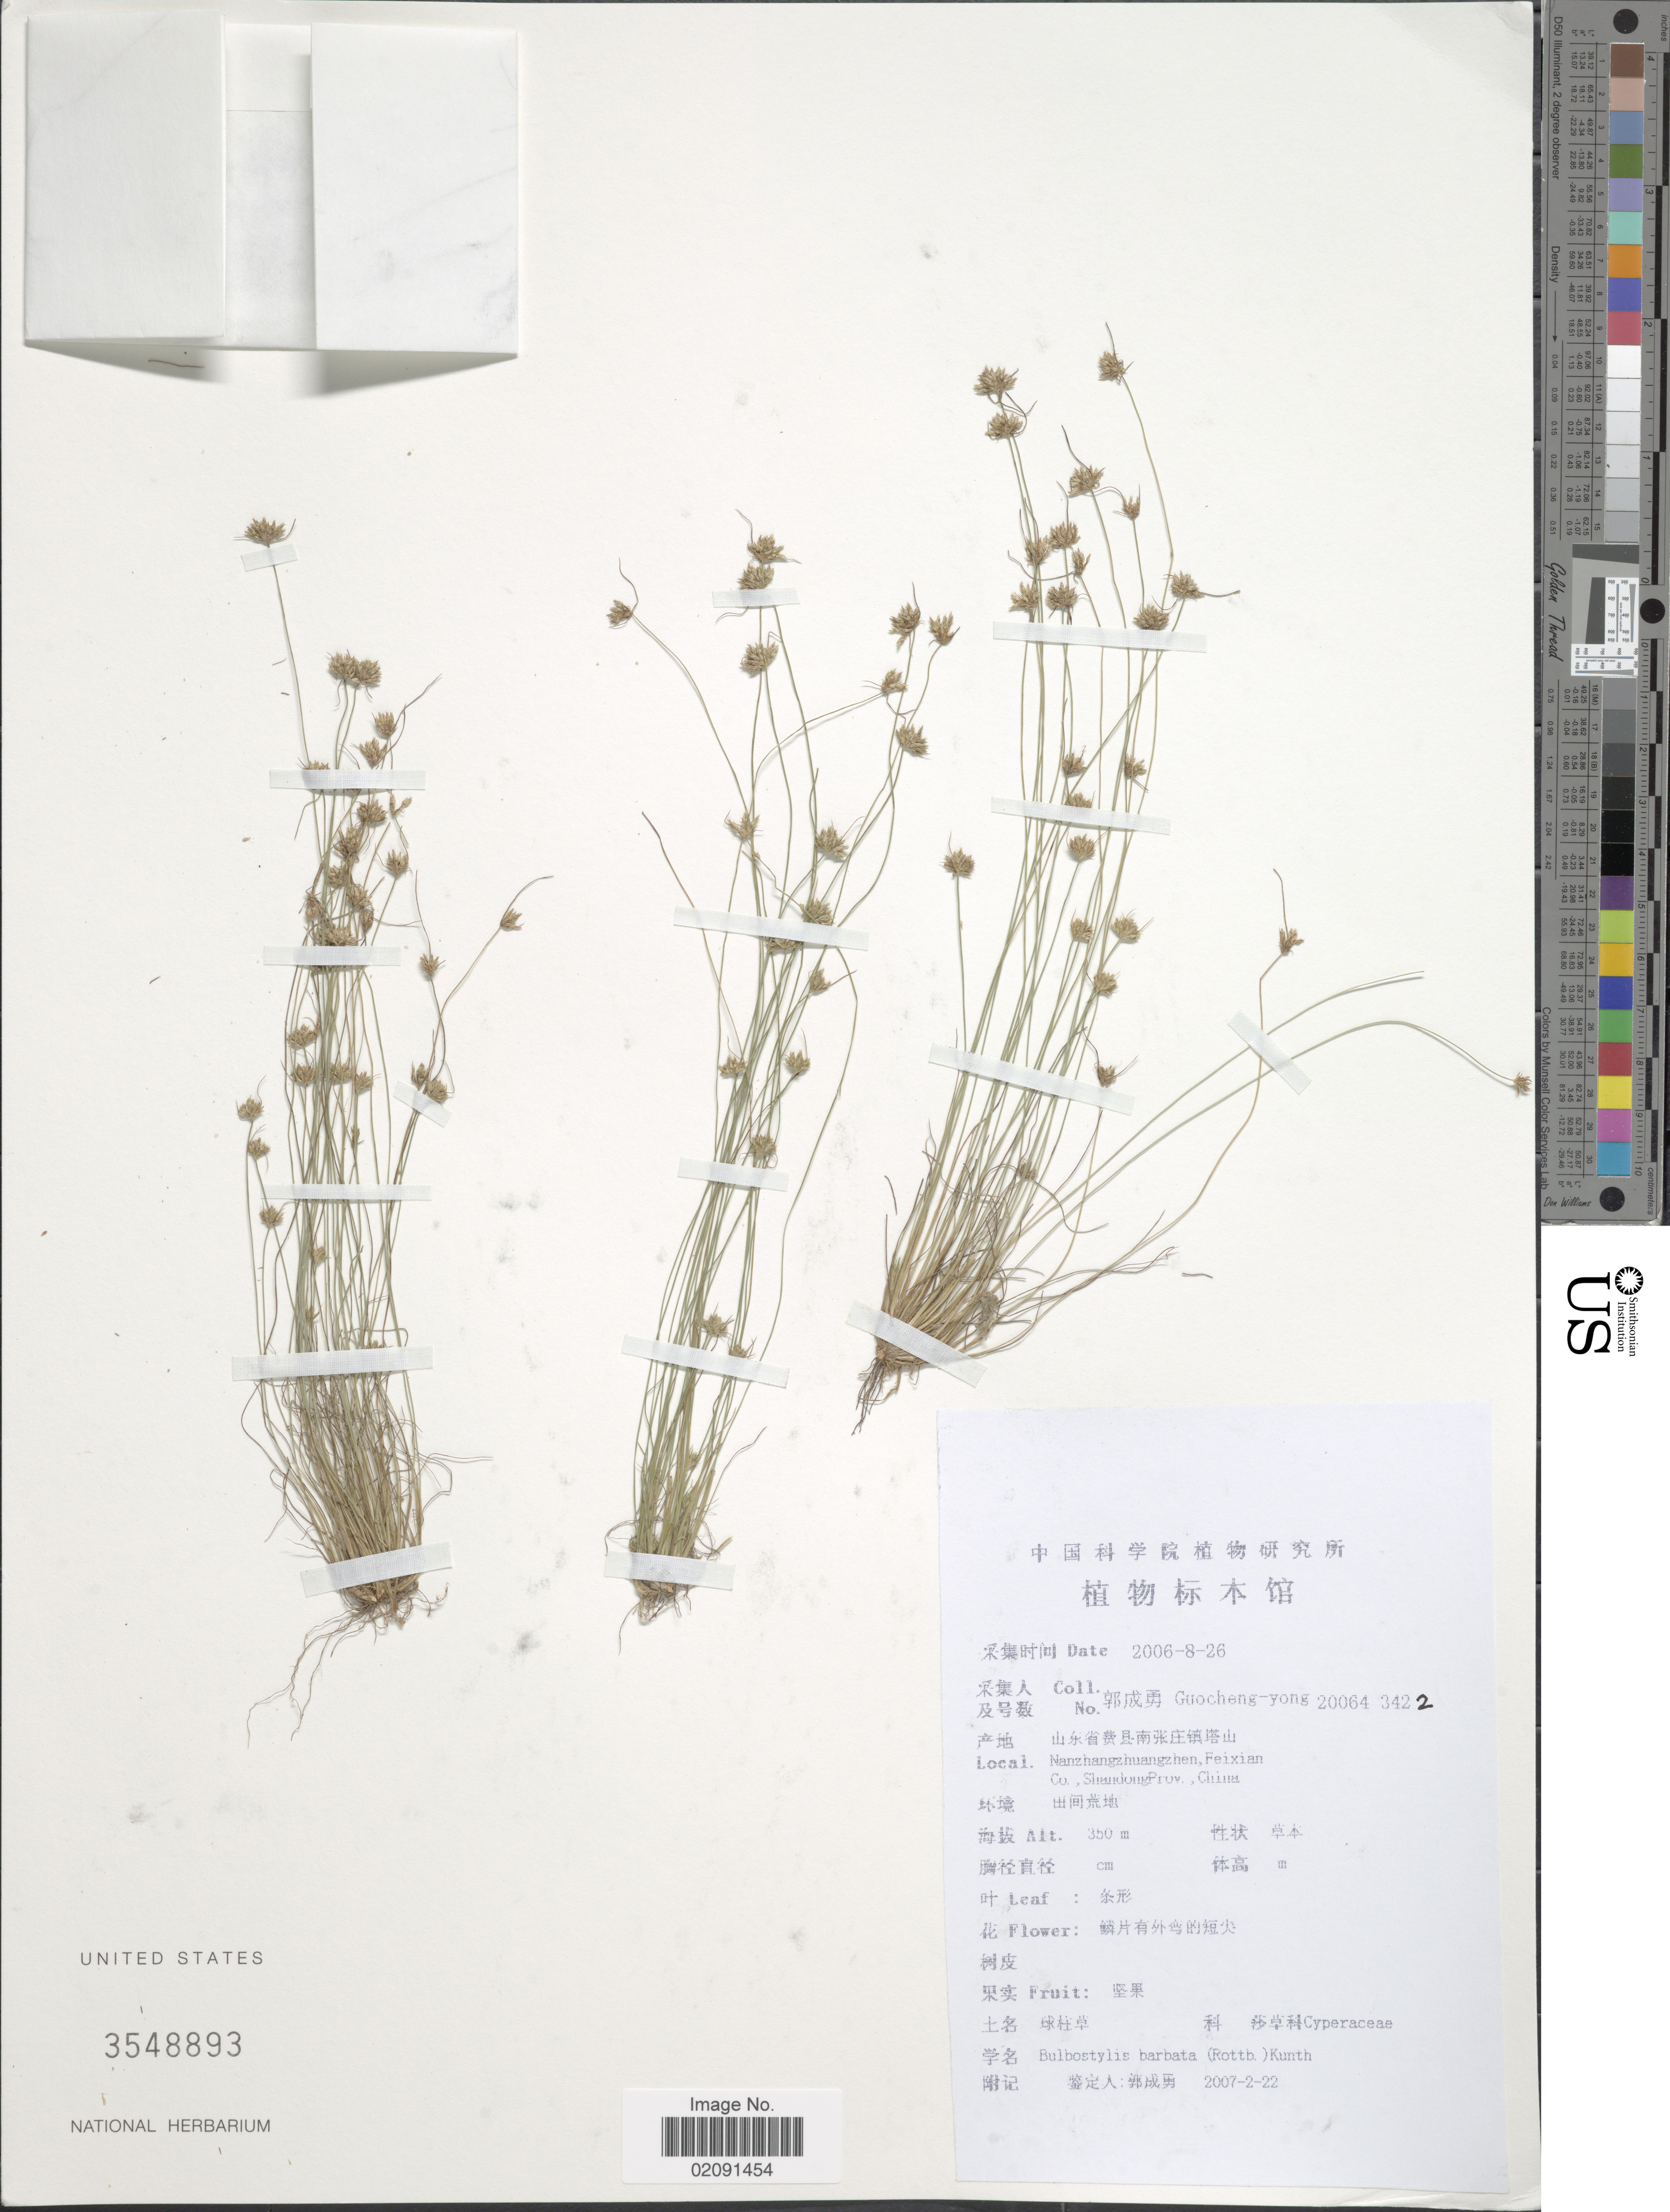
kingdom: Plantae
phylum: Tracheophyta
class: Liliopsida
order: Poales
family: Cyperaceae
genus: Bulbostylis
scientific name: Bulbostylis barbata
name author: (Rottb.) C.B. Clarke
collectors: Guo cheng-yong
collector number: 200643/422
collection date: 2006-08-26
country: China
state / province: Shandong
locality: Nanzhangzhuangzhen, Feixian Co.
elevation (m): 350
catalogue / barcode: US 3548893